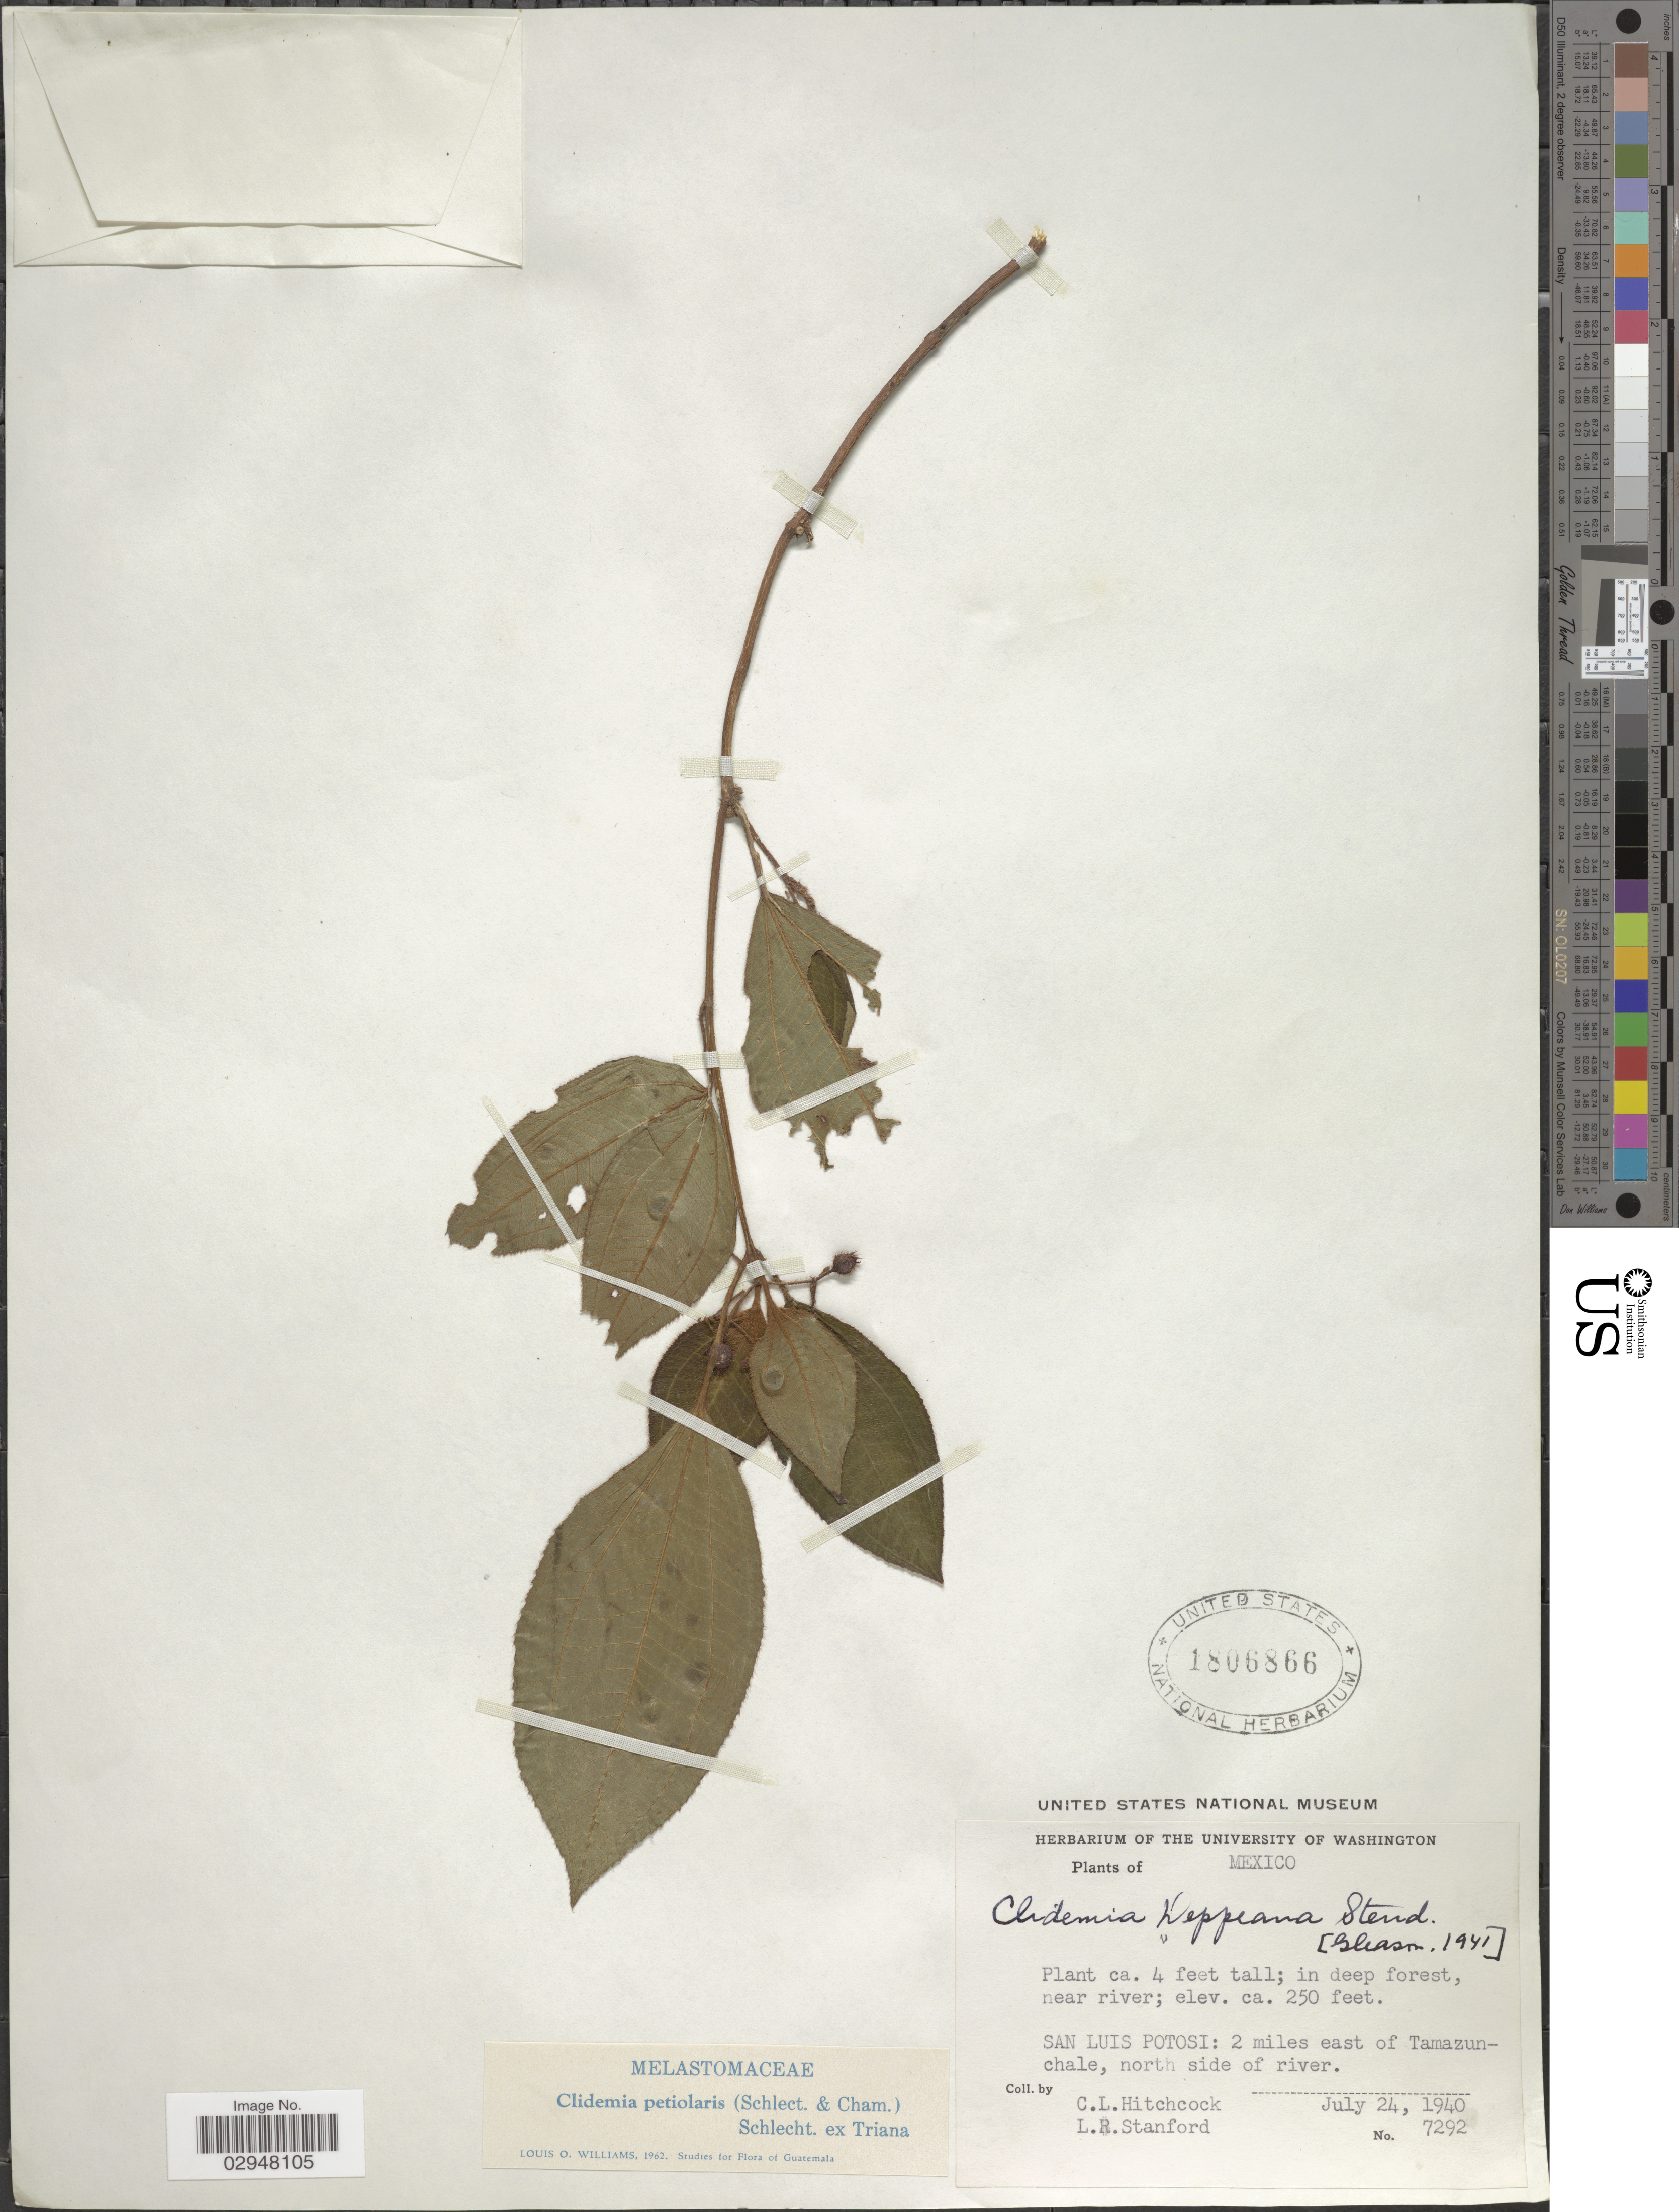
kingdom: Plantae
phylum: Tracheophyta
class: Magnoliopsida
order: Myrtales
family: Melastomataceae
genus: Clidemia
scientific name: Clidemia petiolaris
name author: (Schltdl. & Cham.) Schltdl. ex Triana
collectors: C. L. Hitchcock & L. R. Stanford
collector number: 7292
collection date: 1940-07-24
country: Mexico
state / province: San Luis Potosí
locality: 2 miles east of Tamazunchale, north side of river.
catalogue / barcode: US 1806866